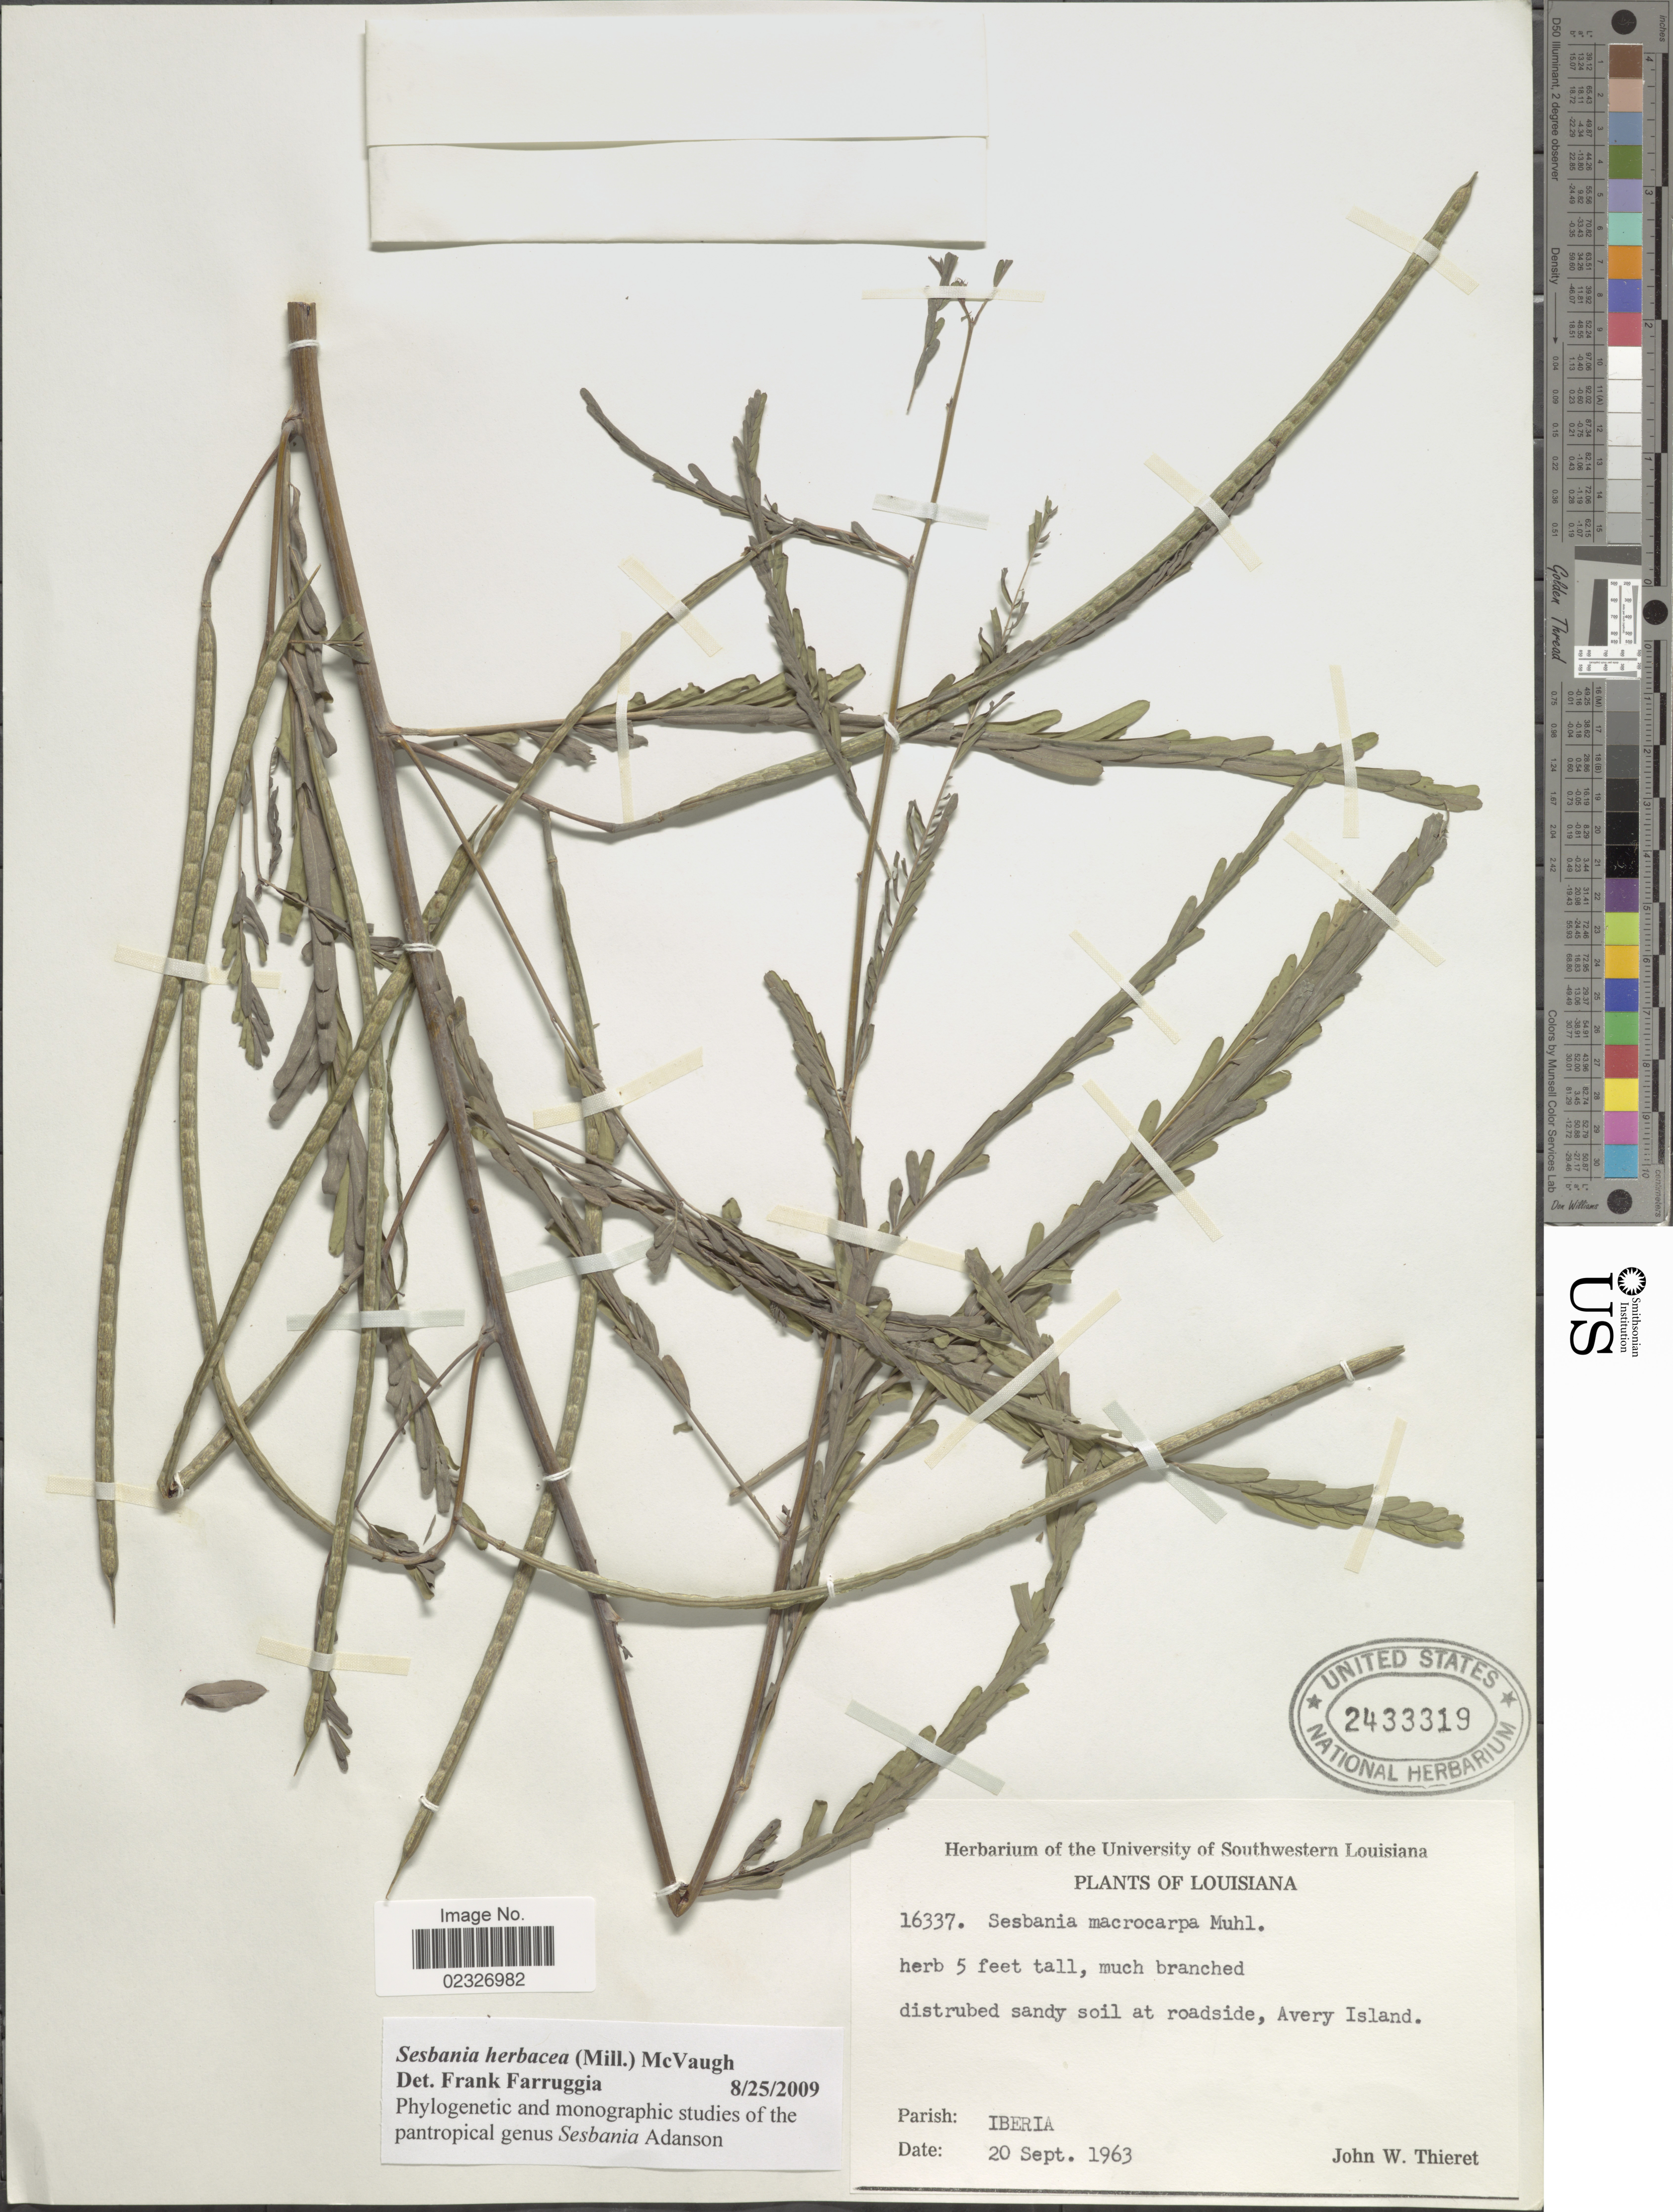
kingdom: Plantae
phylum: Tracheophyta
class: Magnoliopsida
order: Fabales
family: Fabaceae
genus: Sesbania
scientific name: Sesbania herbacea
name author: (Mill.) McVaugh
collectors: J. W. Thieret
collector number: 16337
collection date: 1963-09-20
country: United States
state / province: Louisiana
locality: Avery Island, Iberia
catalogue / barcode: US 2433319